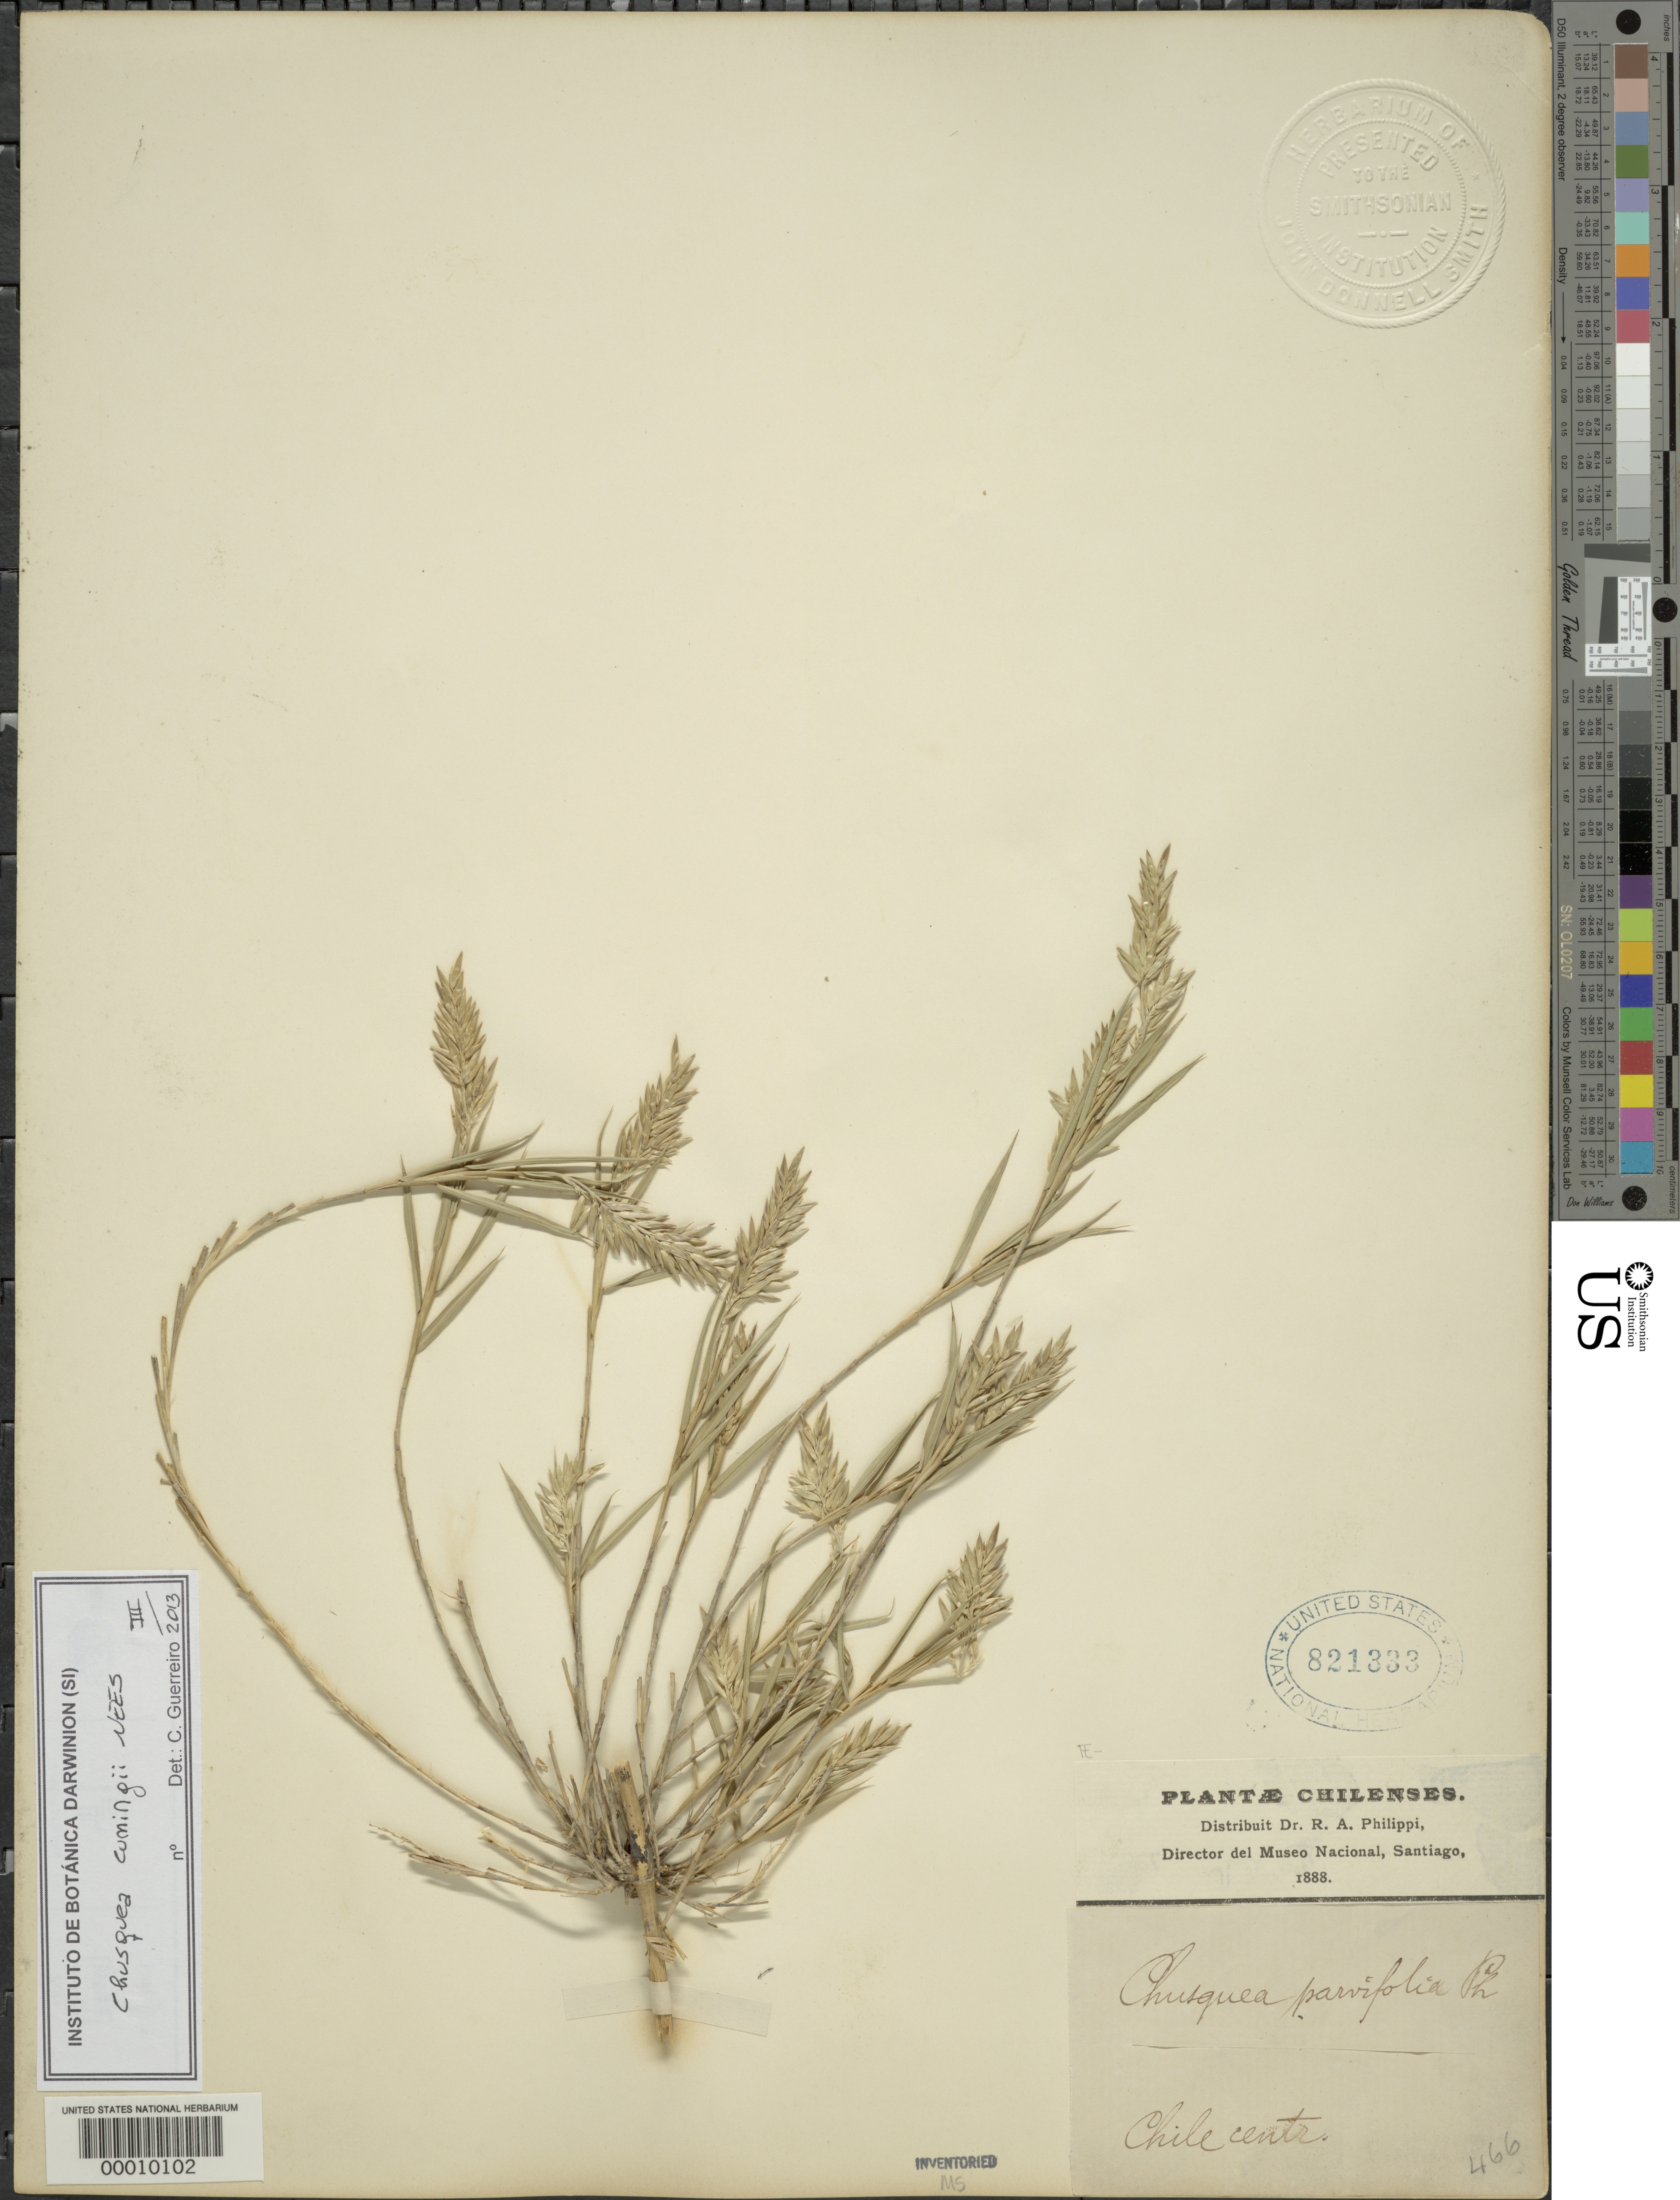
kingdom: Plantae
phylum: Tracheophyta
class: Liliopsida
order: Poales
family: Poaceae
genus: Chusquea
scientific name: Chusquea cumingii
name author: Nees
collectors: R. A. Philippi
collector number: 466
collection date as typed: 1888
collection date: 1888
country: Chile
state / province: Valparaíso (V)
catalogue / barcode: US 821333